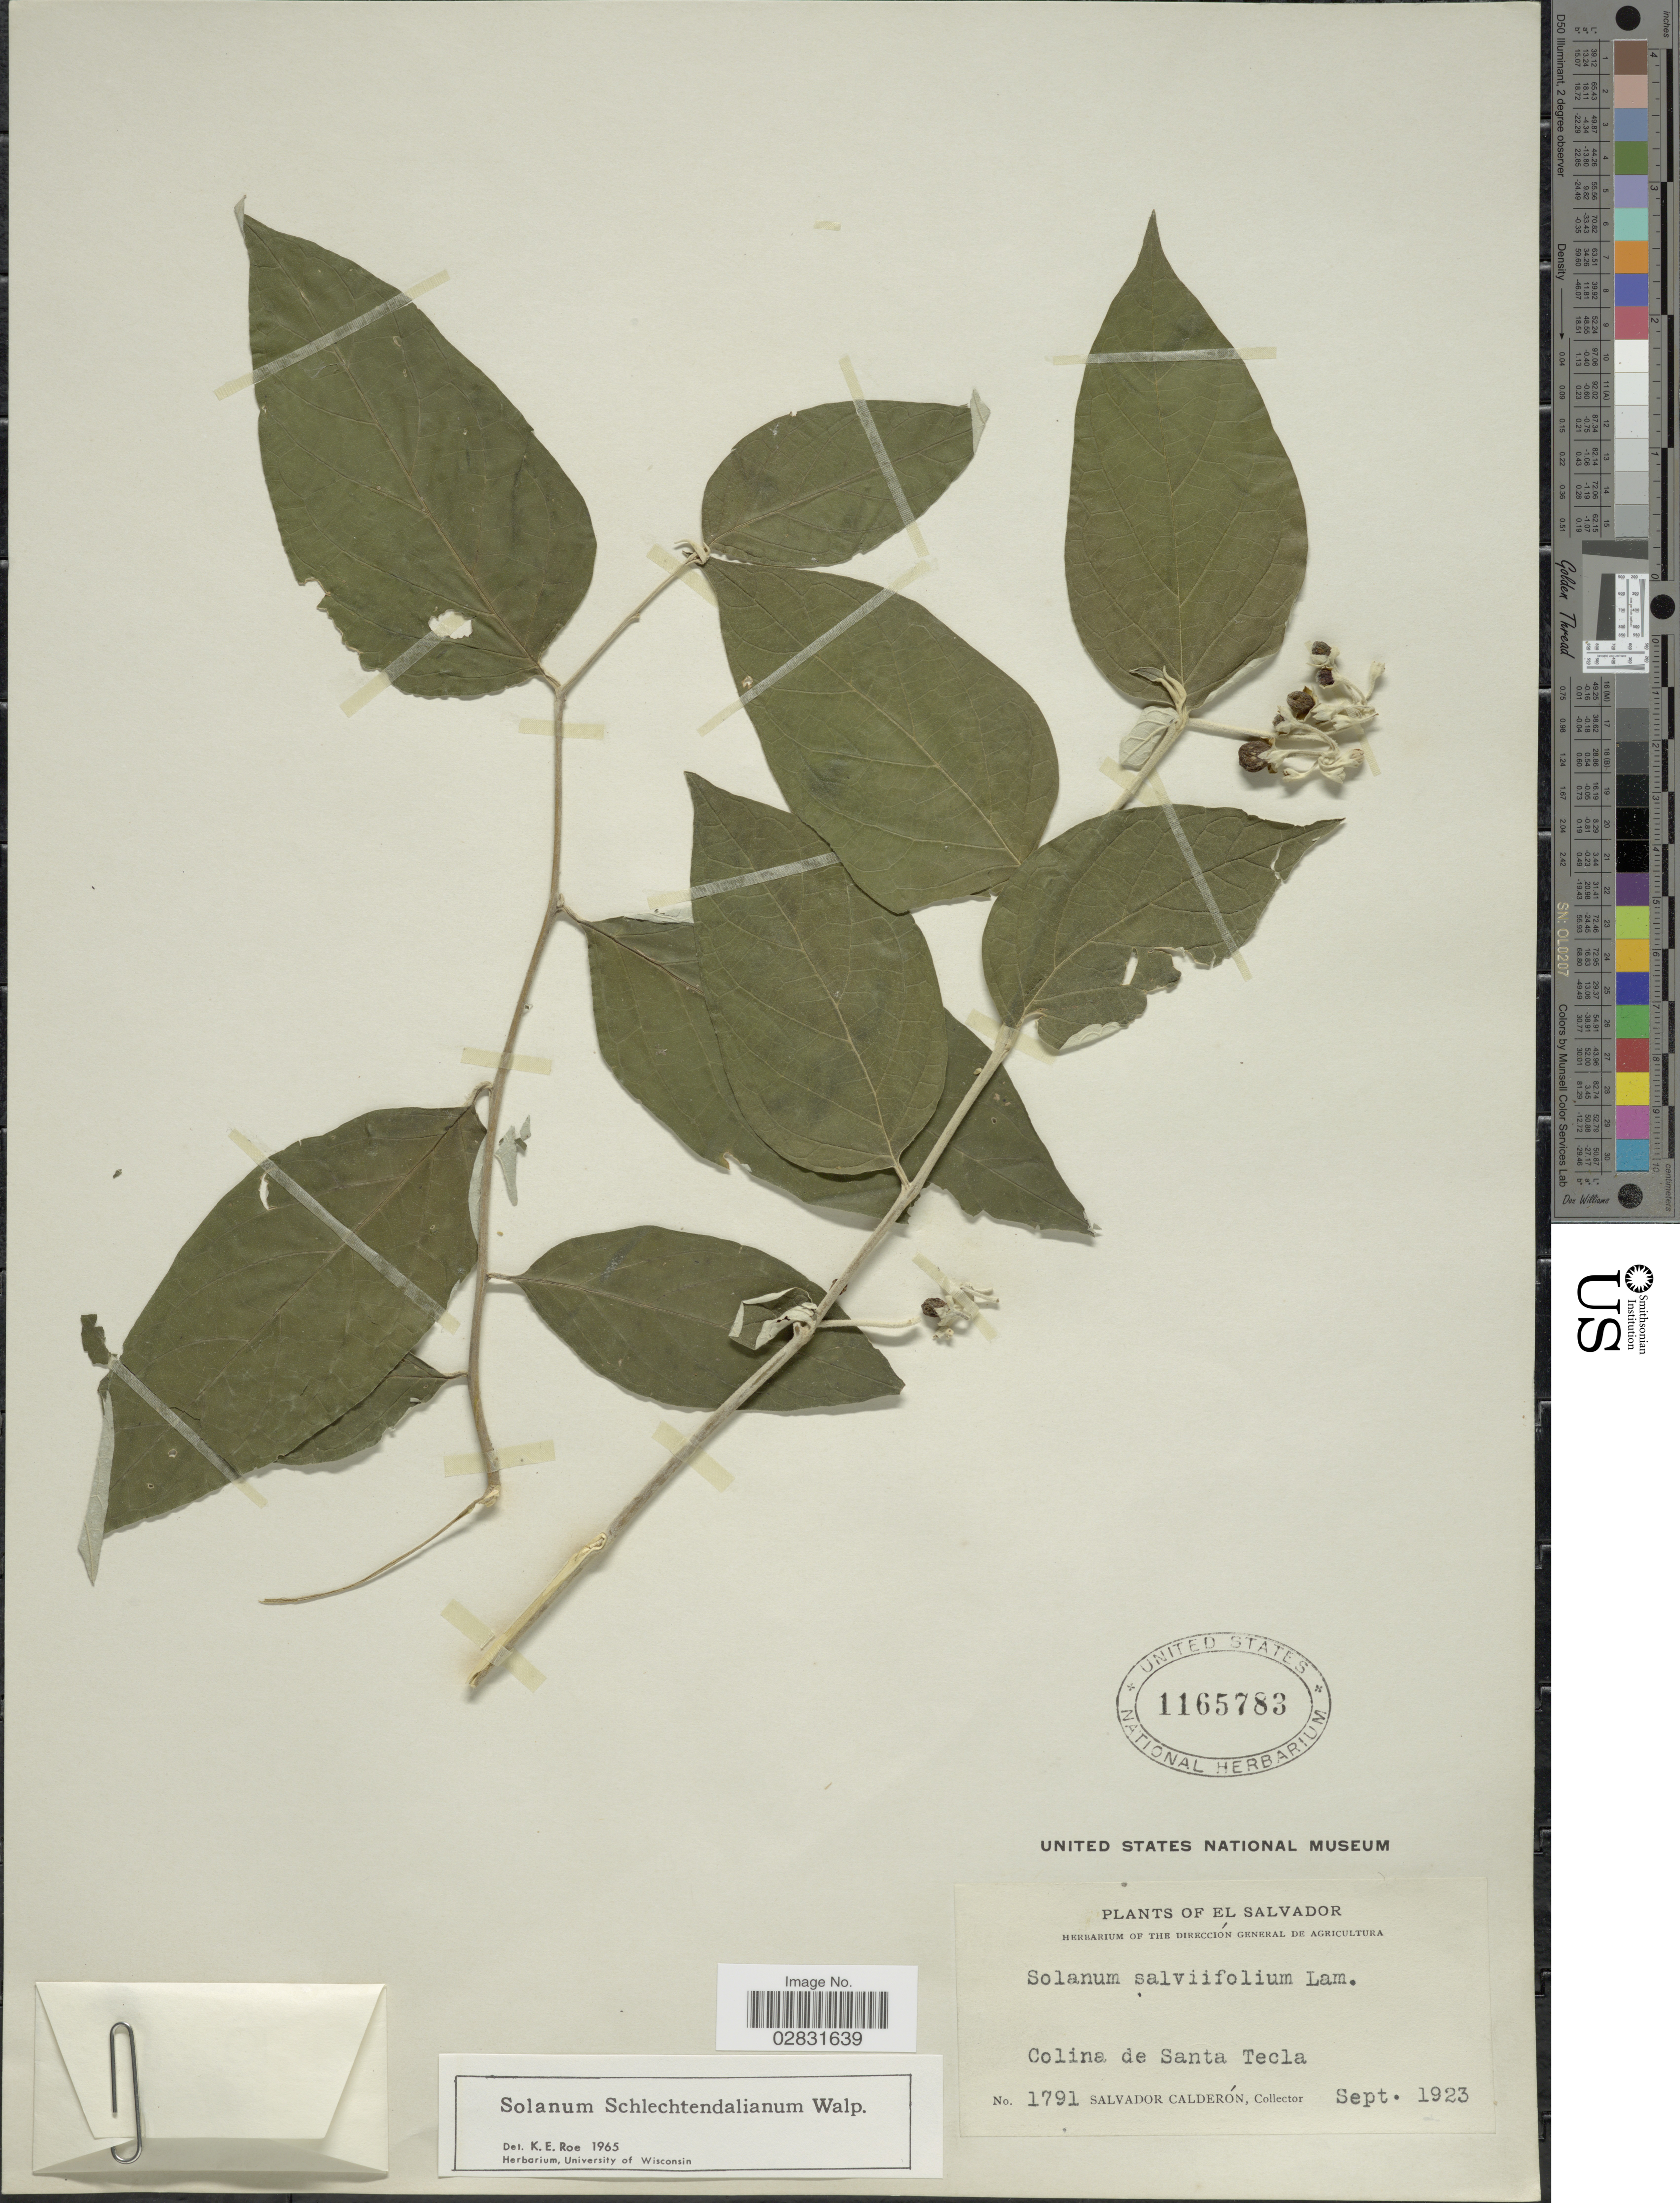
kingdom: Plantae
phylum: Tracheophyta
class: Magnoliopsida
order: Solanales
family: Solanaceae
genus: Solanum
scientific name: Solanum schlechtendalianum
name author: Walp.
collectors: S. Calderón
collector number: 1791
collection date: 1923-09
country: El Salvador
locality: Colina de Santa Tecla.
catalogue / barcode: US 1165783